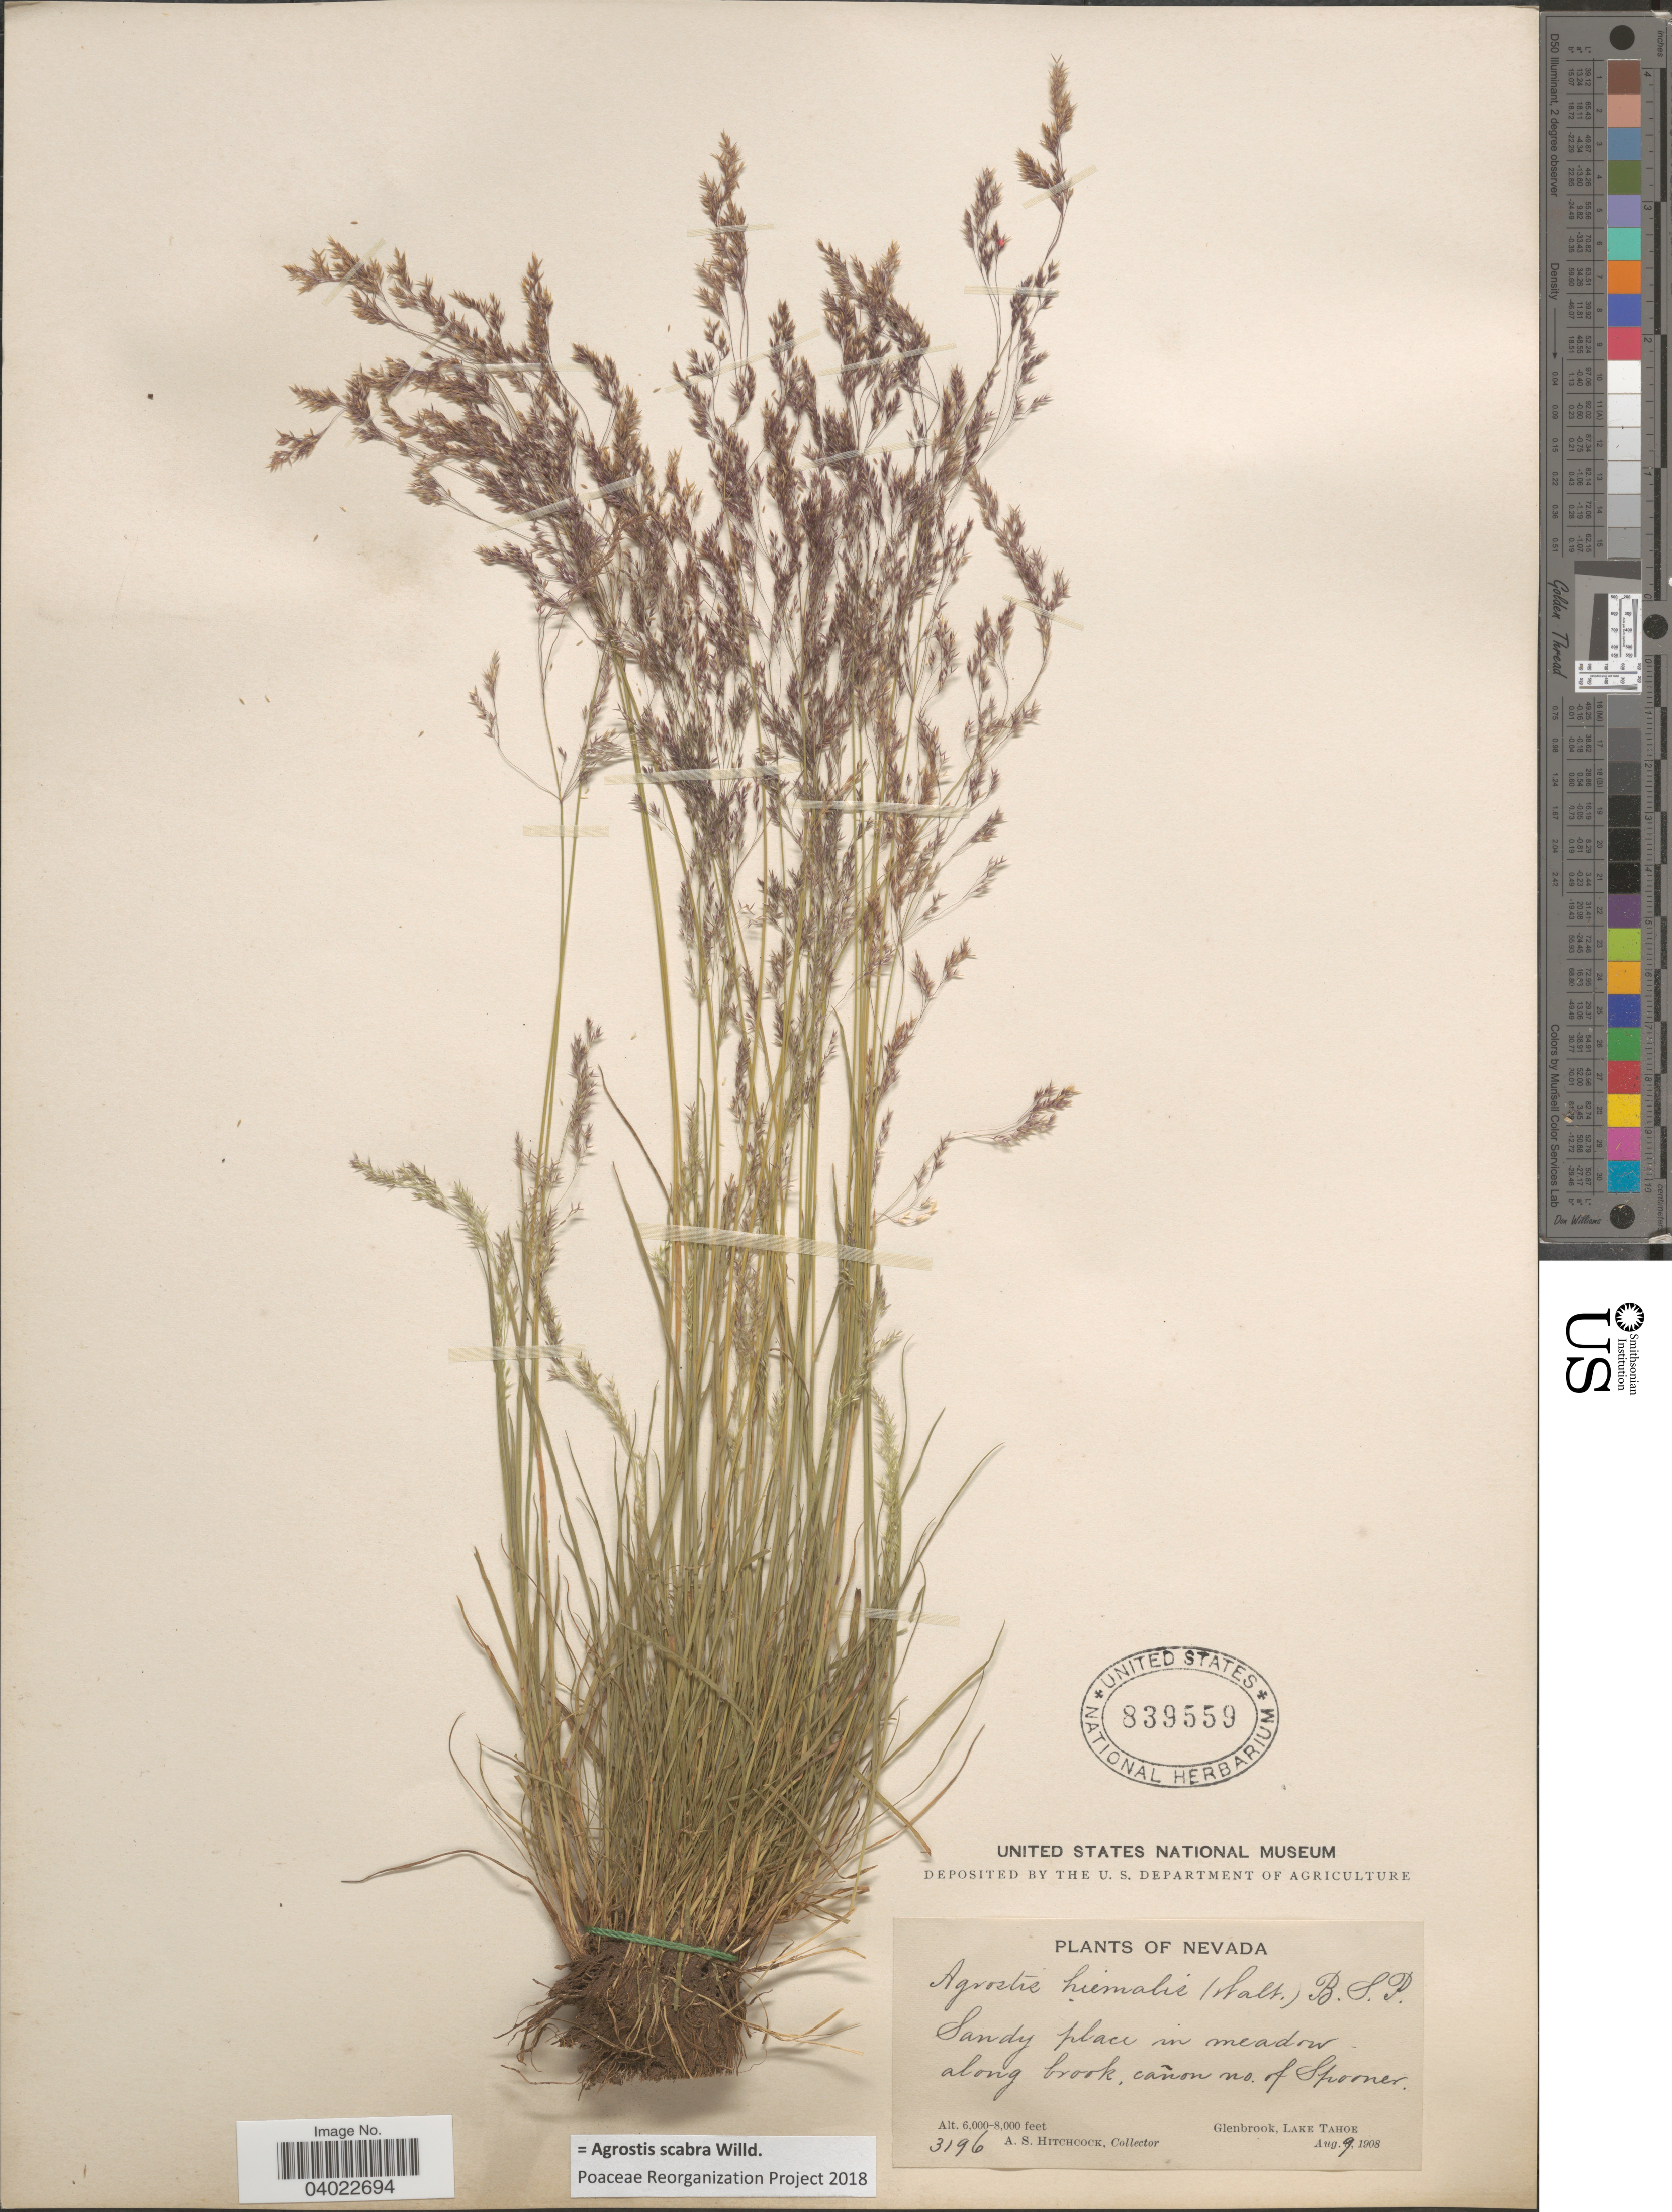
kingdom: Plantae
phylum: Tracheophyta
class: Liliopsida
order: Poales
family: Poaceae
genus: Agrostis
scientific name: Agrostis scabra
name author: Willd.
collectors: A. S. Hitchcock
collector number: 3196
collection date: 1908-08-09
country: United States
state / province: Nevada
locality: Along brook, cañon no. of Spooner. Glenbrook, Lake Tahoe.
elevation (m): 1829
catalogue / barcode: US 839559